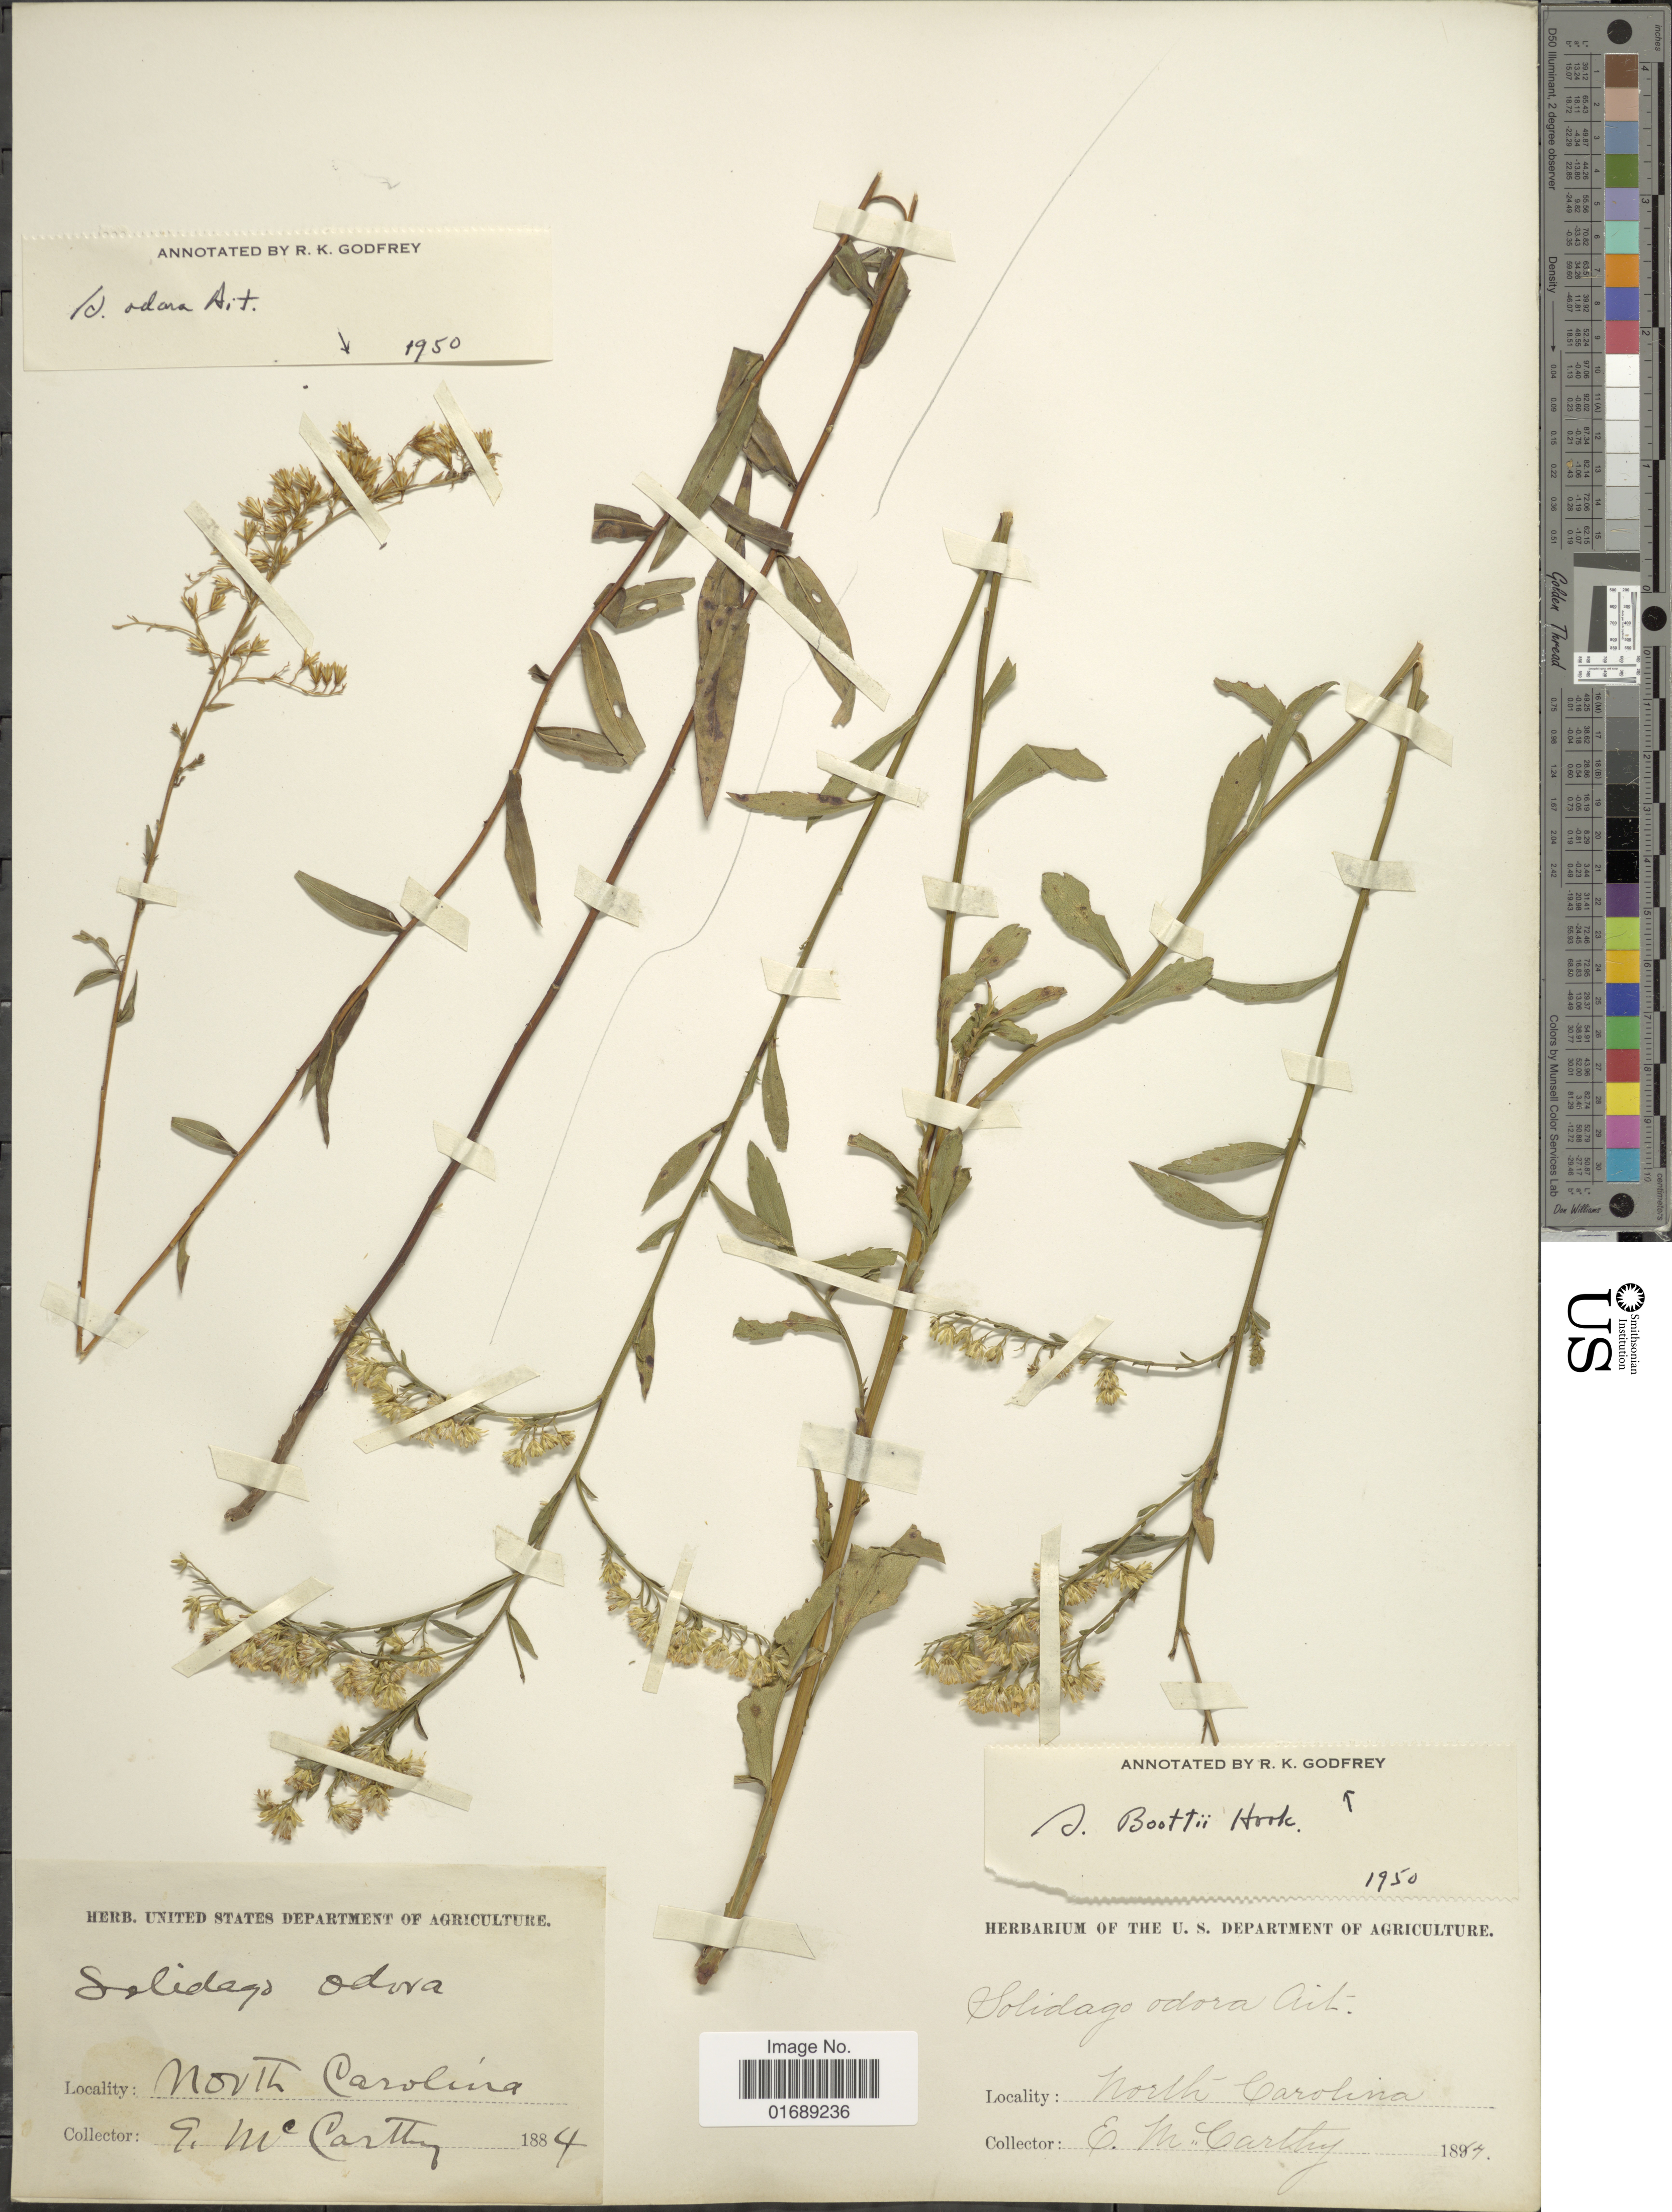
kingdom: Plantae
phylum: Tracheophyta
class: Magnoliopsida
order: Asterales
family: Asteraceae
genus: Solidago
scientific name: Solidago odora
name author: Aiton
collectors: G. McCarthy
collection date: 1884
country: United States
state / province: North Carolina